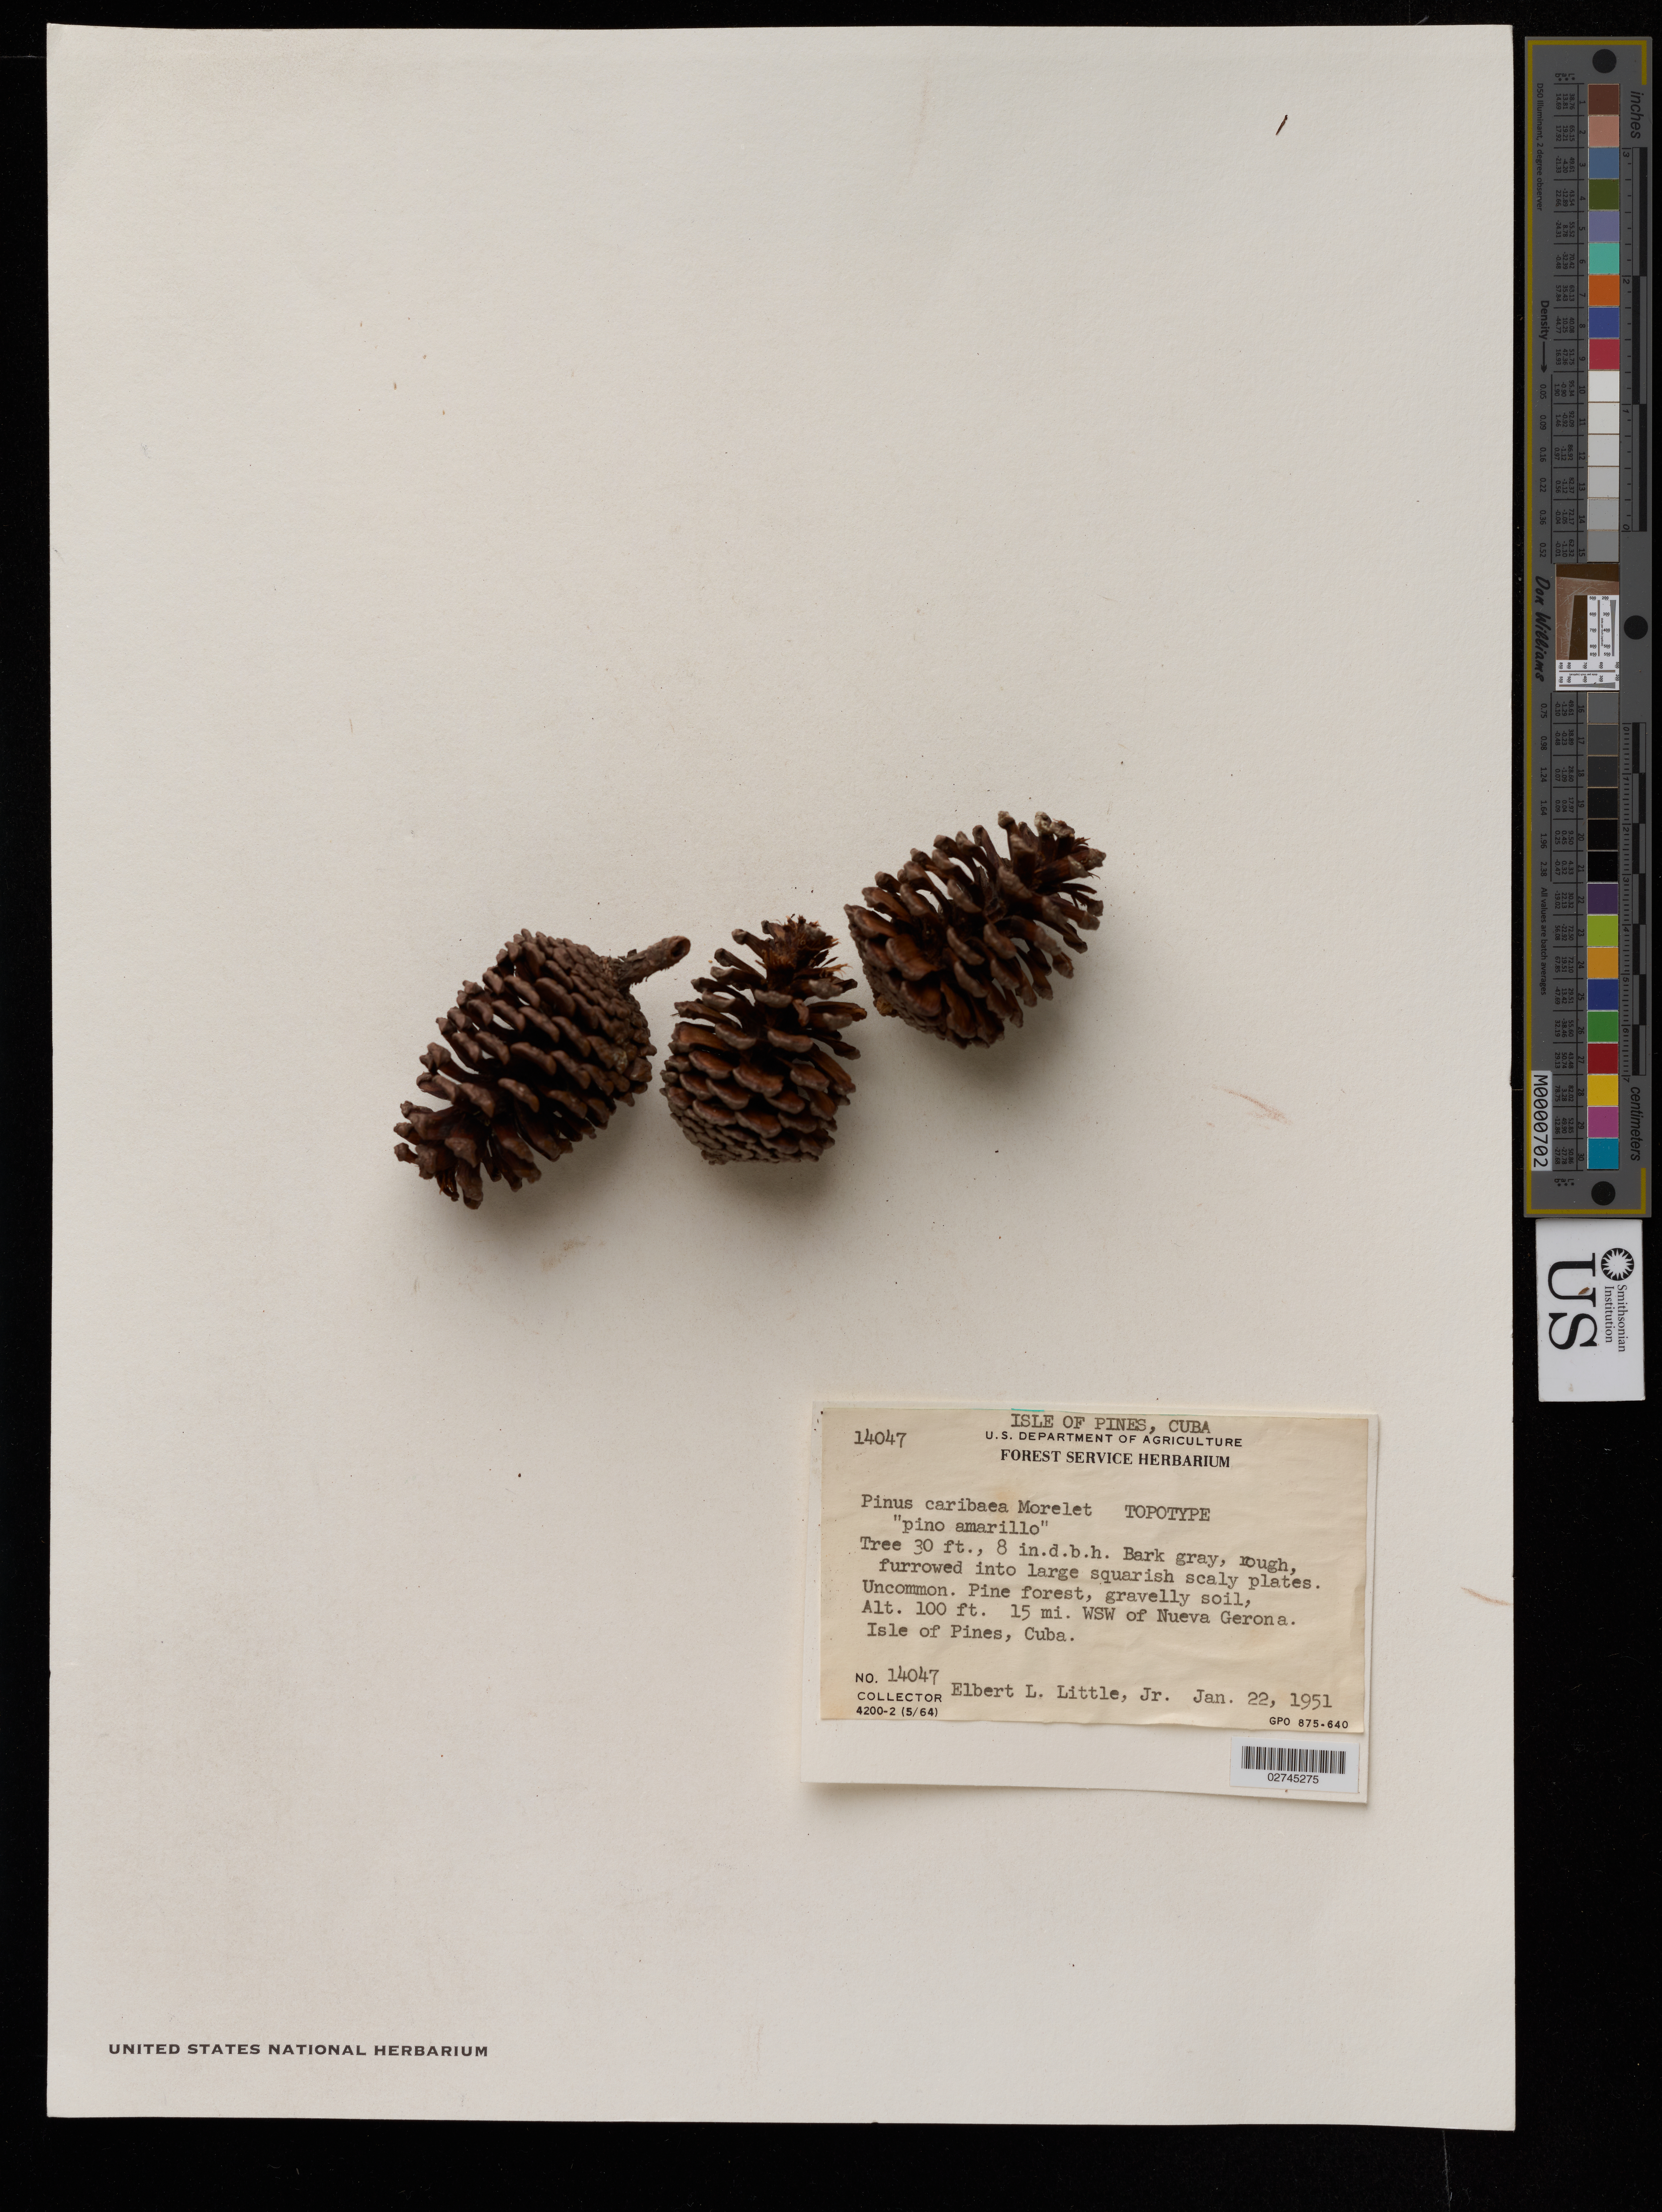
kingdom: Plantae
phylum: Tracheophyta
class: Pinopsida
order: Pinales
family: Pinaceae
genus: Pinus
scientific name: Pinus caribaea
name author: Morelet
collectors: E. L. Little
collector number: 14047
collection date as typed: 02 Jan 1951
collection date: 1951-01-02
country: Cuba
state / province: Isla de La Juventud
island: Isla de la Juventud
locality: Pine forest, gravelly soil, level 15 mi WSW a Nueve Gerona Isle of Pines, Cuba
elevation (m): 30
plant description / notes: In a box without species label